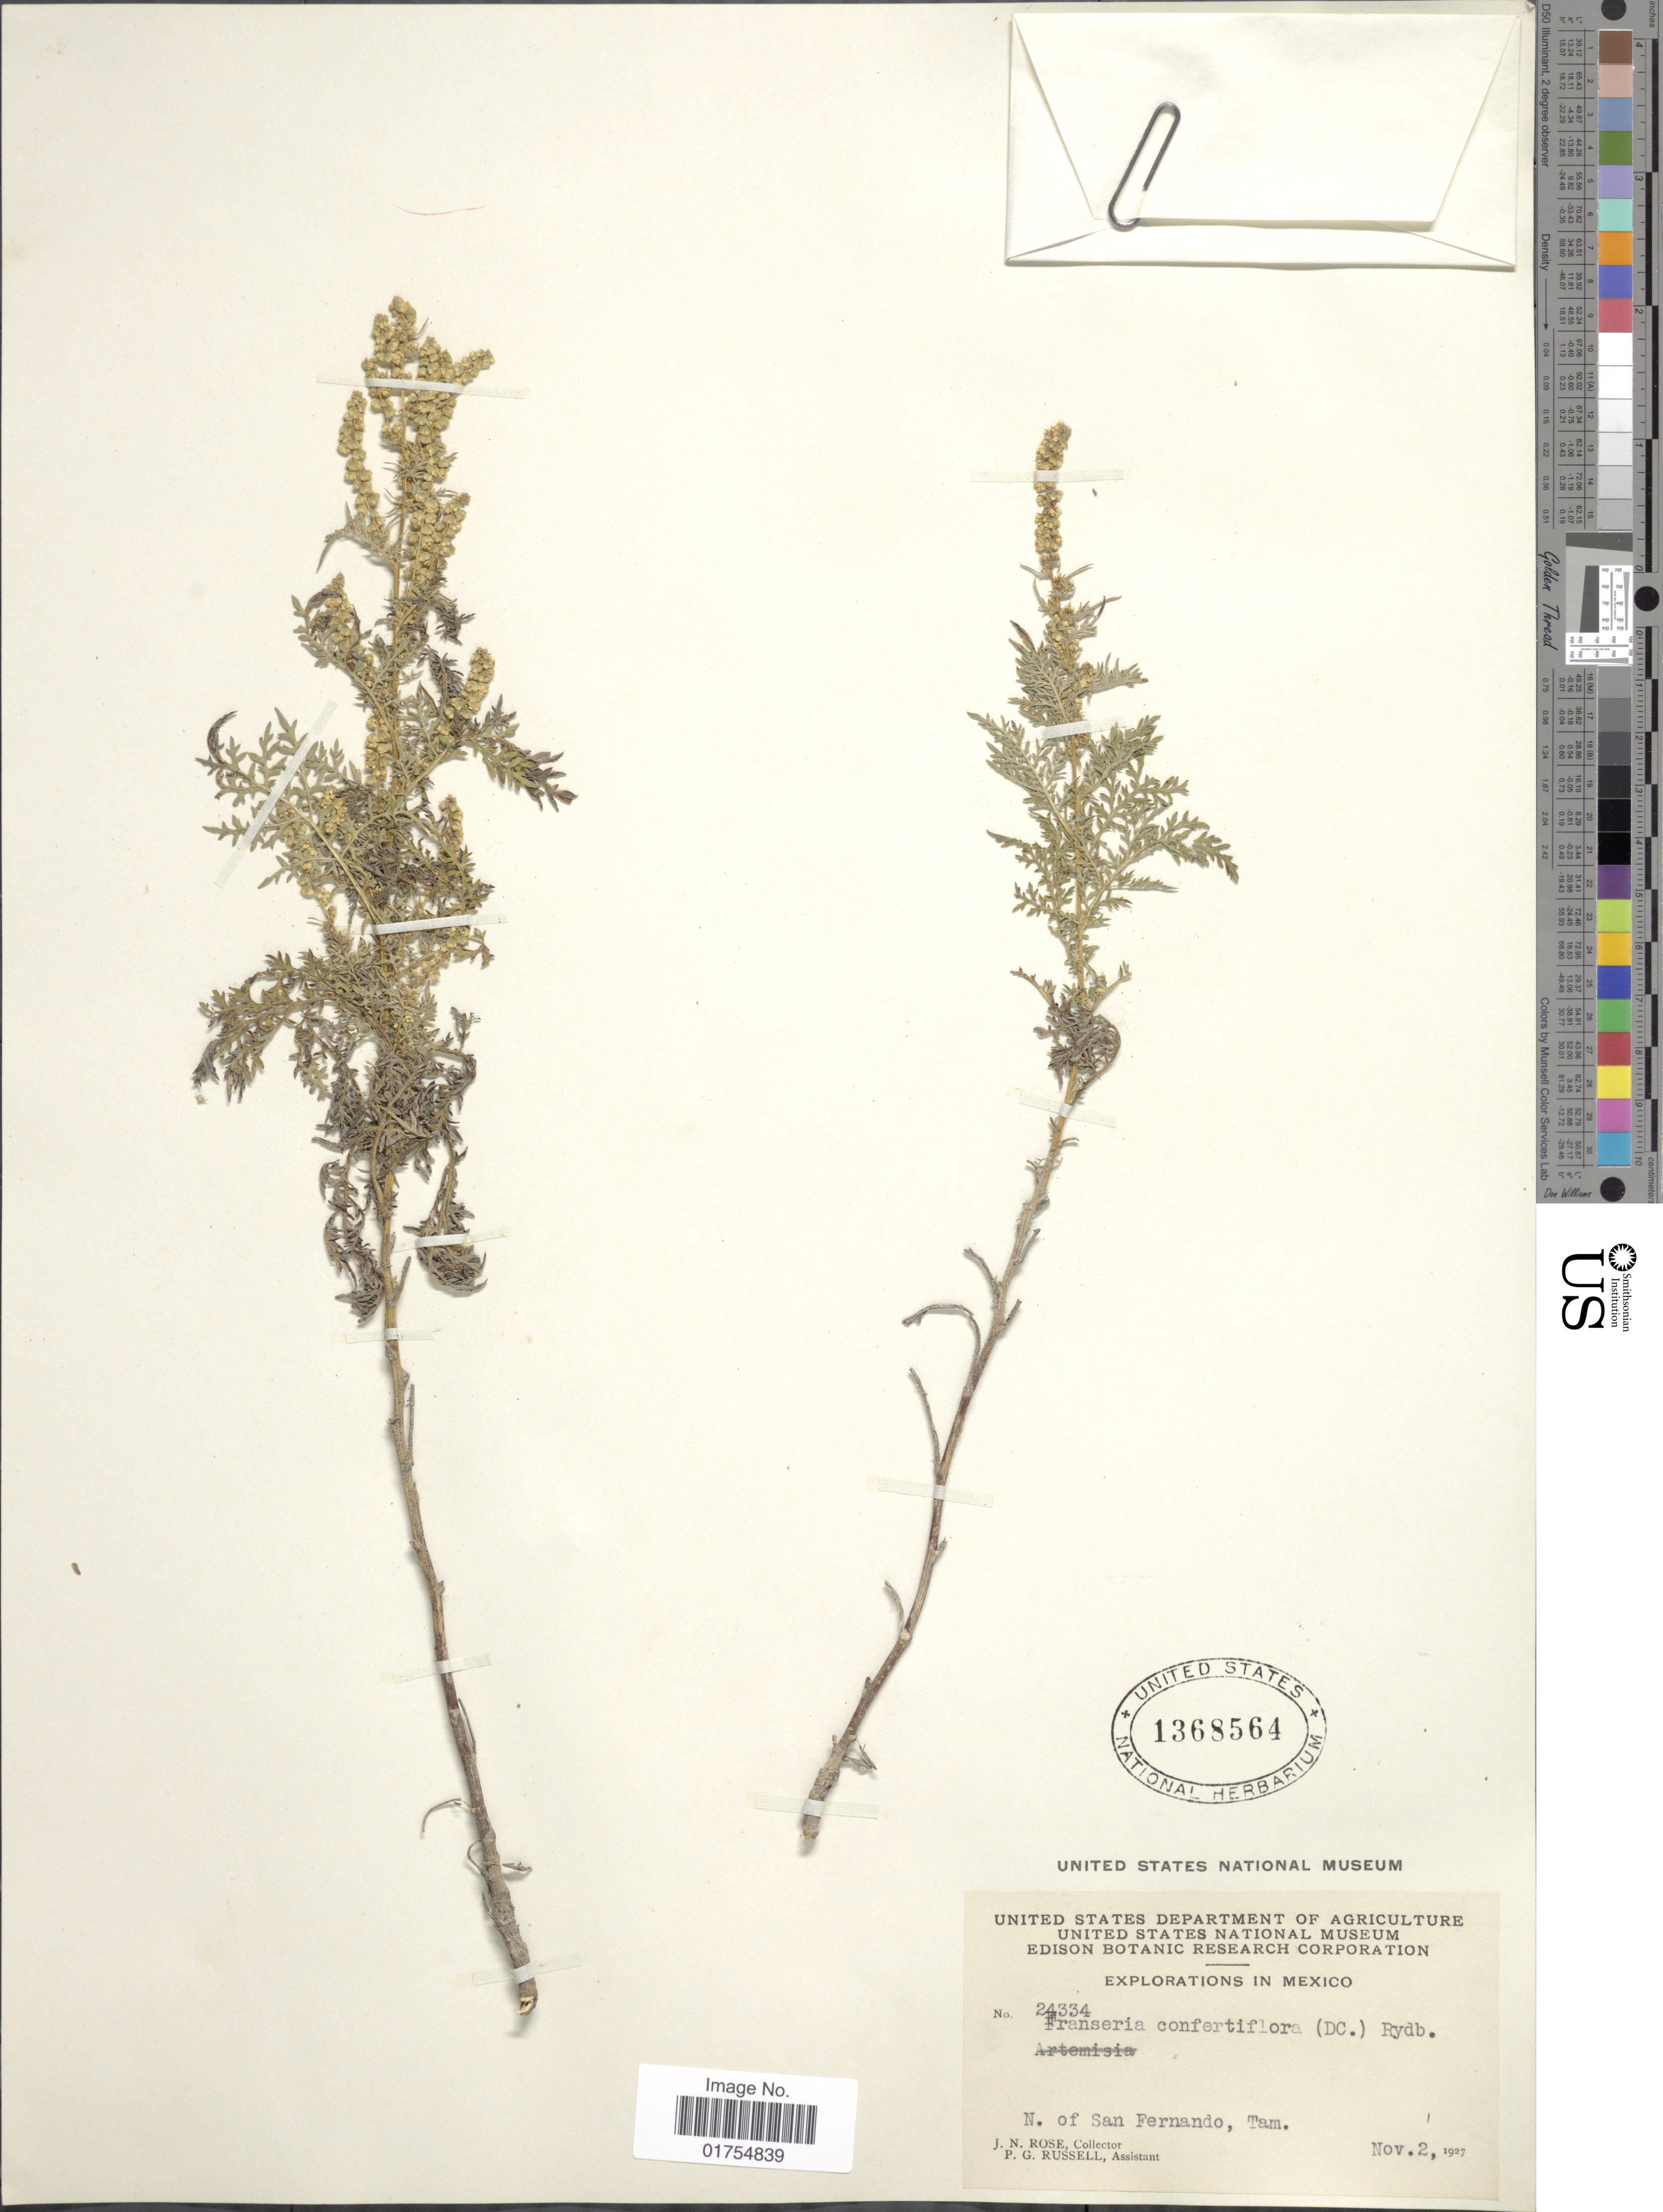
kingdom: Plantae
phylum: Tracheophyta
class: Magnoliopsida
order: Asterales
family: Asteraceae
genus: Franseria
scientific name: Franseria confertiflora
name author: (DC.) Rydb.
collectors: J. N. Rose & P. G. Russell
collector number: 24334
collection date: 1927-11-02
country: Mexico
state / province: Tamaulipas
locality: N. of San Fernando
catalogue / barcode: US 1368564